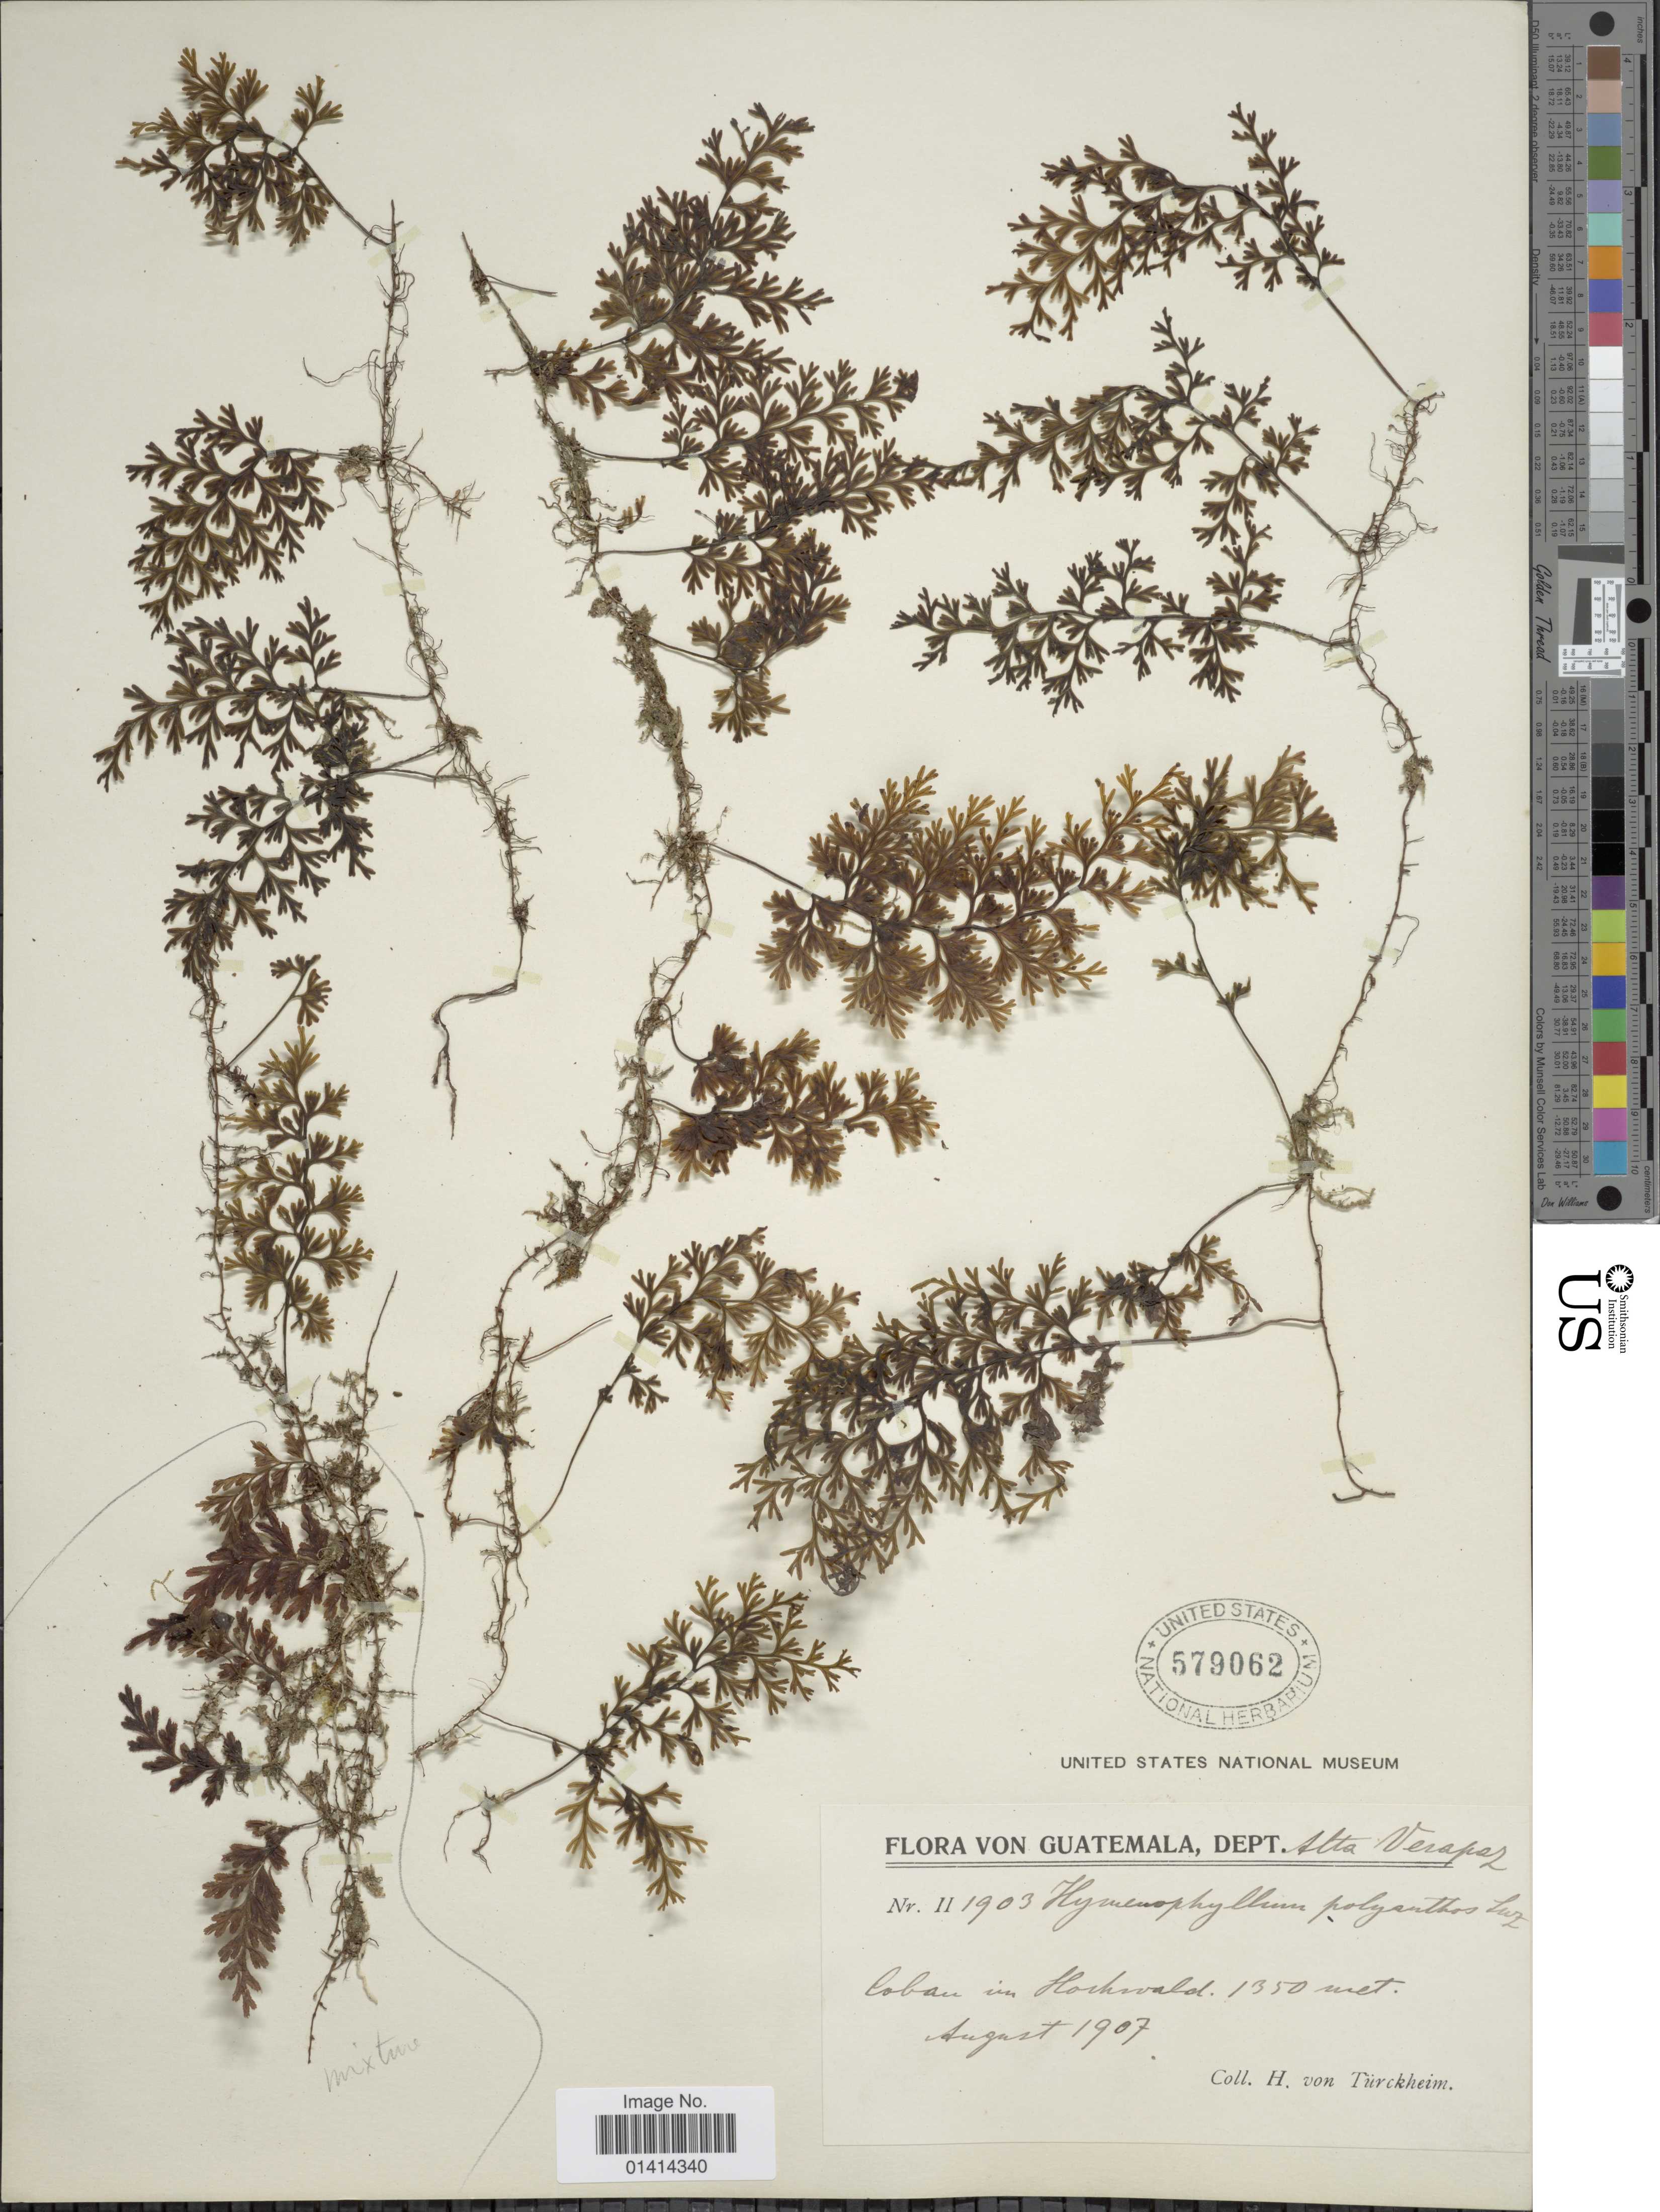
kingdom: Plantae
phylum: Tracheophyta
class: Polypodiopsida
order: Hymenophyllales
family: Hymenophyllaceae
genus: Hymenophyllum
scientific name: Hymenophyllum polyanthos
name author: (Sw.) Sw.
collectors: H. von Türckheim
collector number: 1903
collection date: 1907-08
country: Guatemala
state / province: Alta Verapaz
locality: Dept. Alta Verapaz, Coban in Hochwald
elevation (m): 1350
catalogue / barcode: US 579062